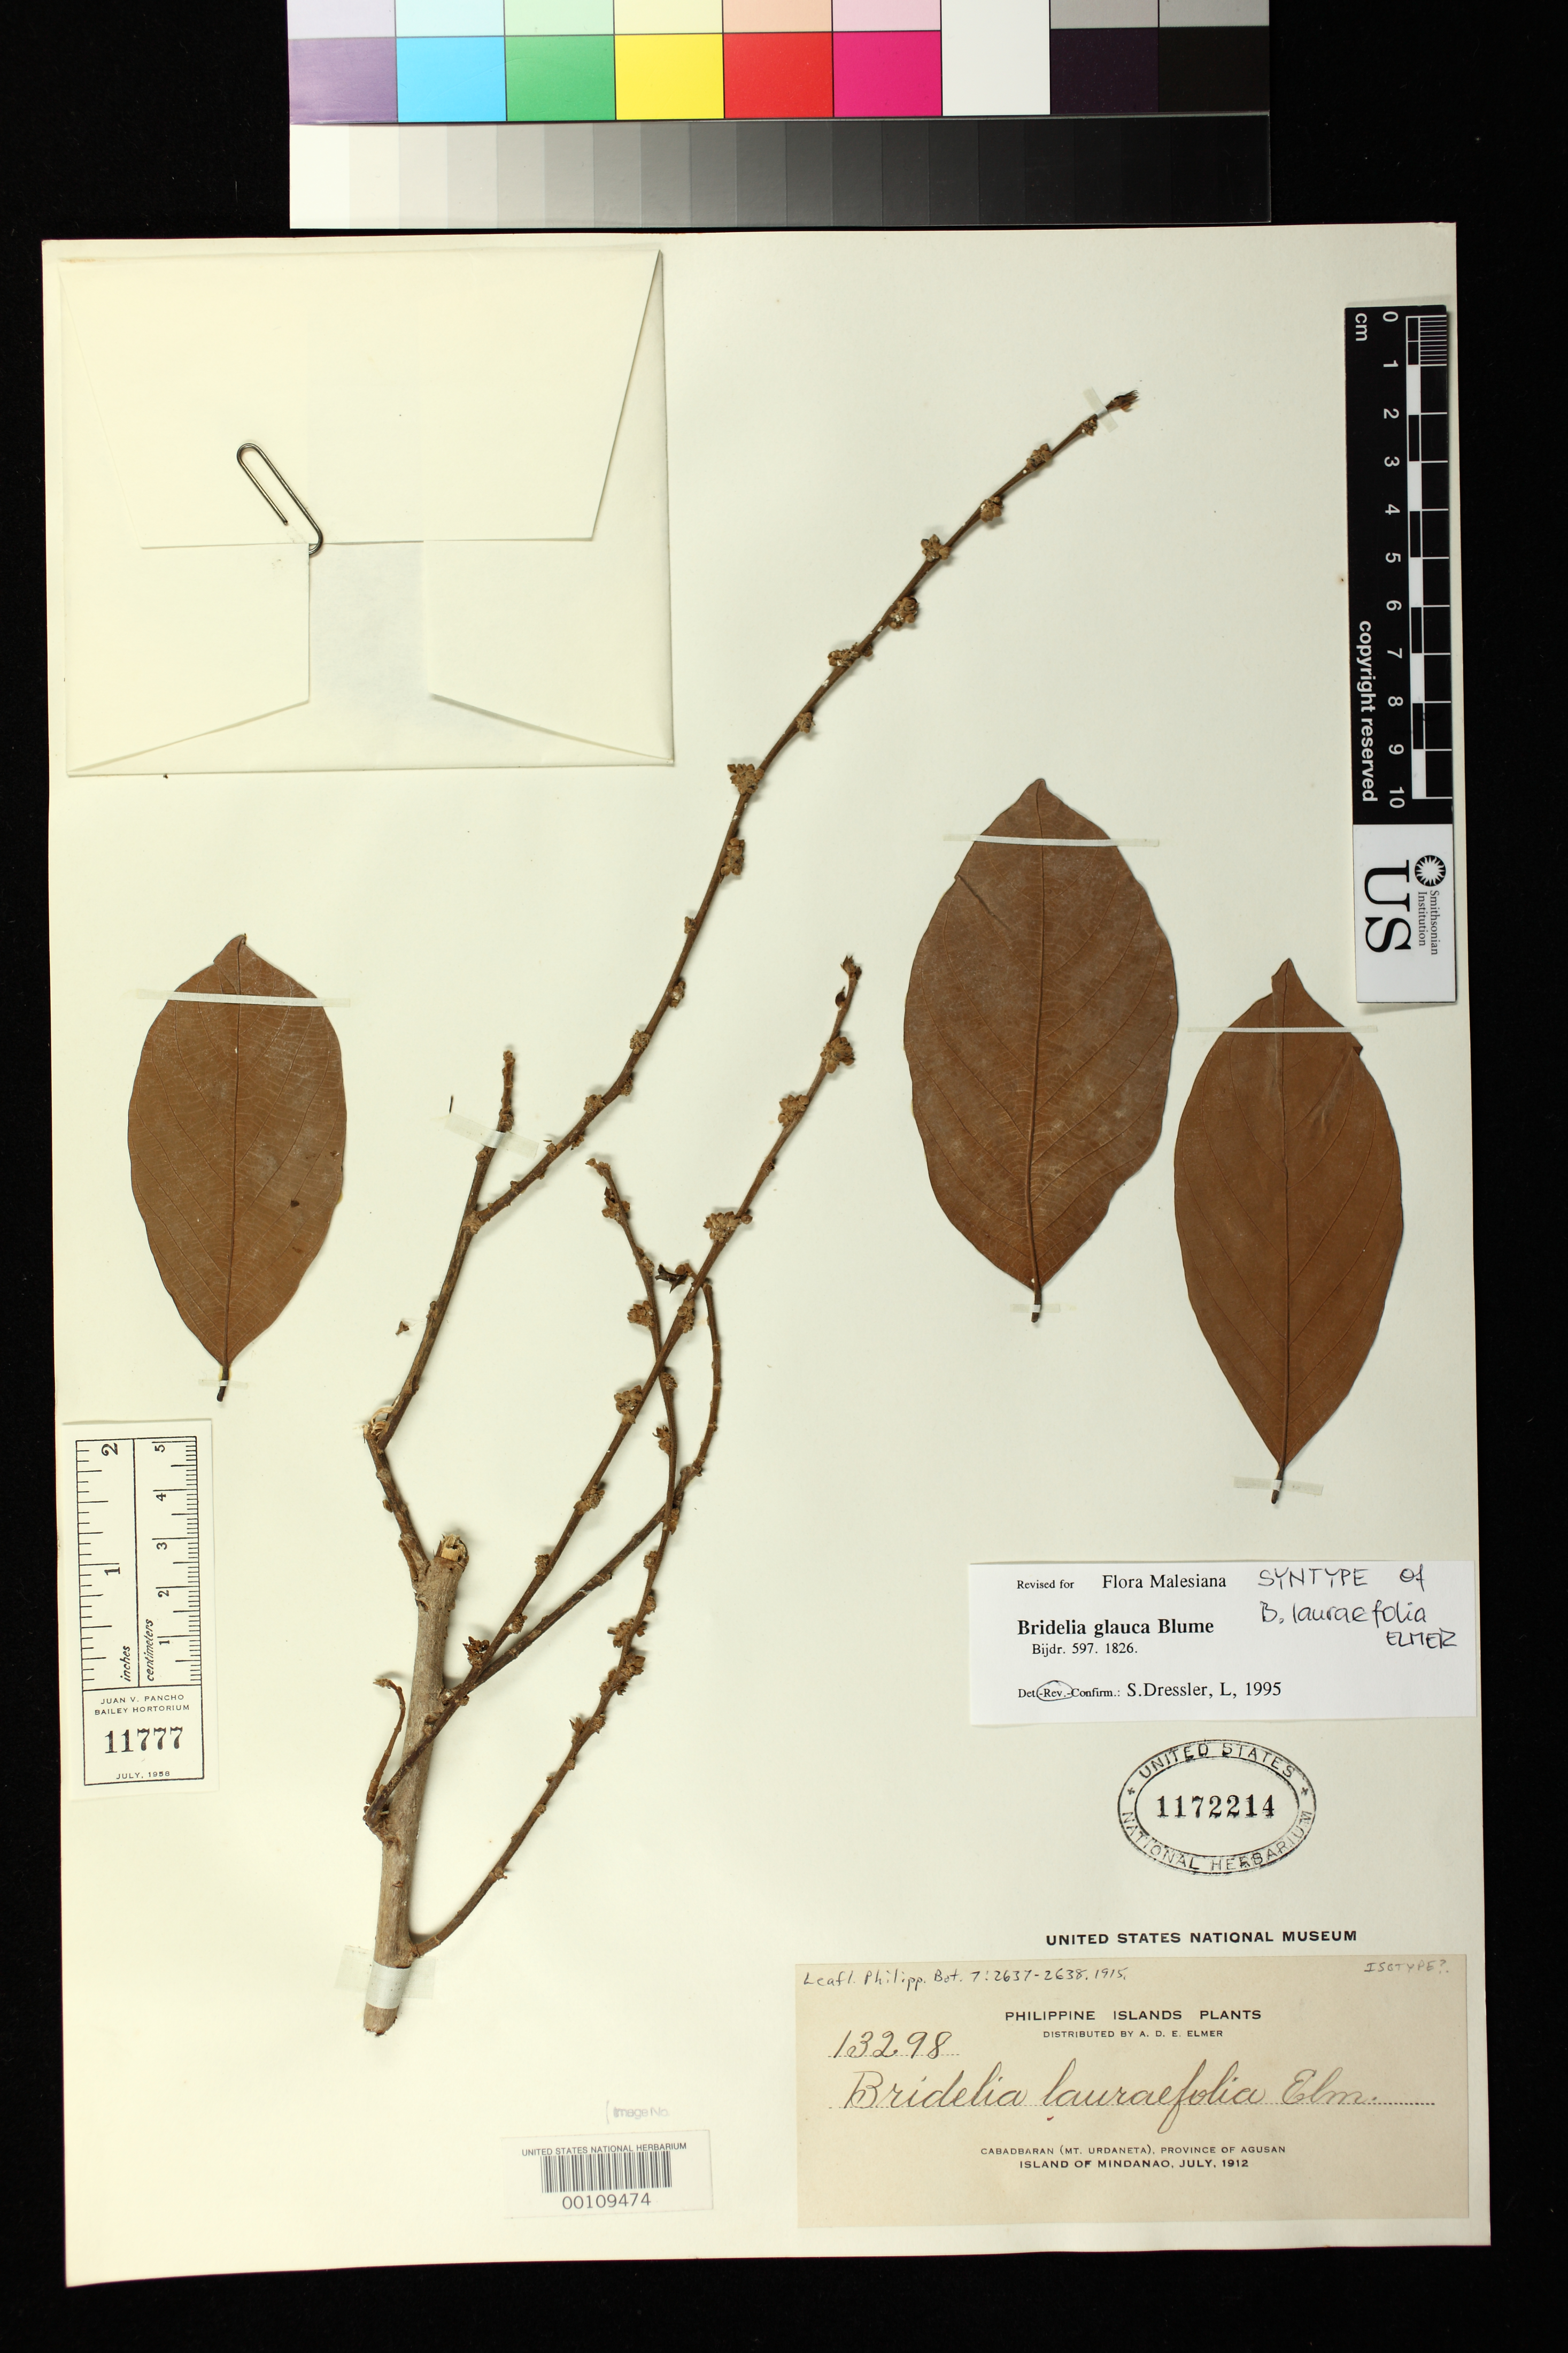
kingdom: Plantae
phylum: Tracheophyta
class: Magnoliopsida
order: Malpighiales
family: Phyllanthaceae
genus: Bridelia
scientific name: Bridelia laurifolia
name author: Elmer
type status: Isotype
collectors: A. D. E. Elmer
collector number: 13298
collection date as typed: Jul 1912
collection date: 1912-07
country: Philippines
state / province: Caraga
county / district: Agusan del Norte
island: Mindanao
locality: Cabadbaran, Mt. Urdaneta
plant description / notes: Protologue (somewhat ambiguously) cites Elmer 13298 as the type collection; Wenzel 411 also cited and both collections treated as syntypes by S. Dressler (1999), who (illegitimately?) designated Wenzel 411 as the lectotype collection.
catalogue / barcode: US 1172214